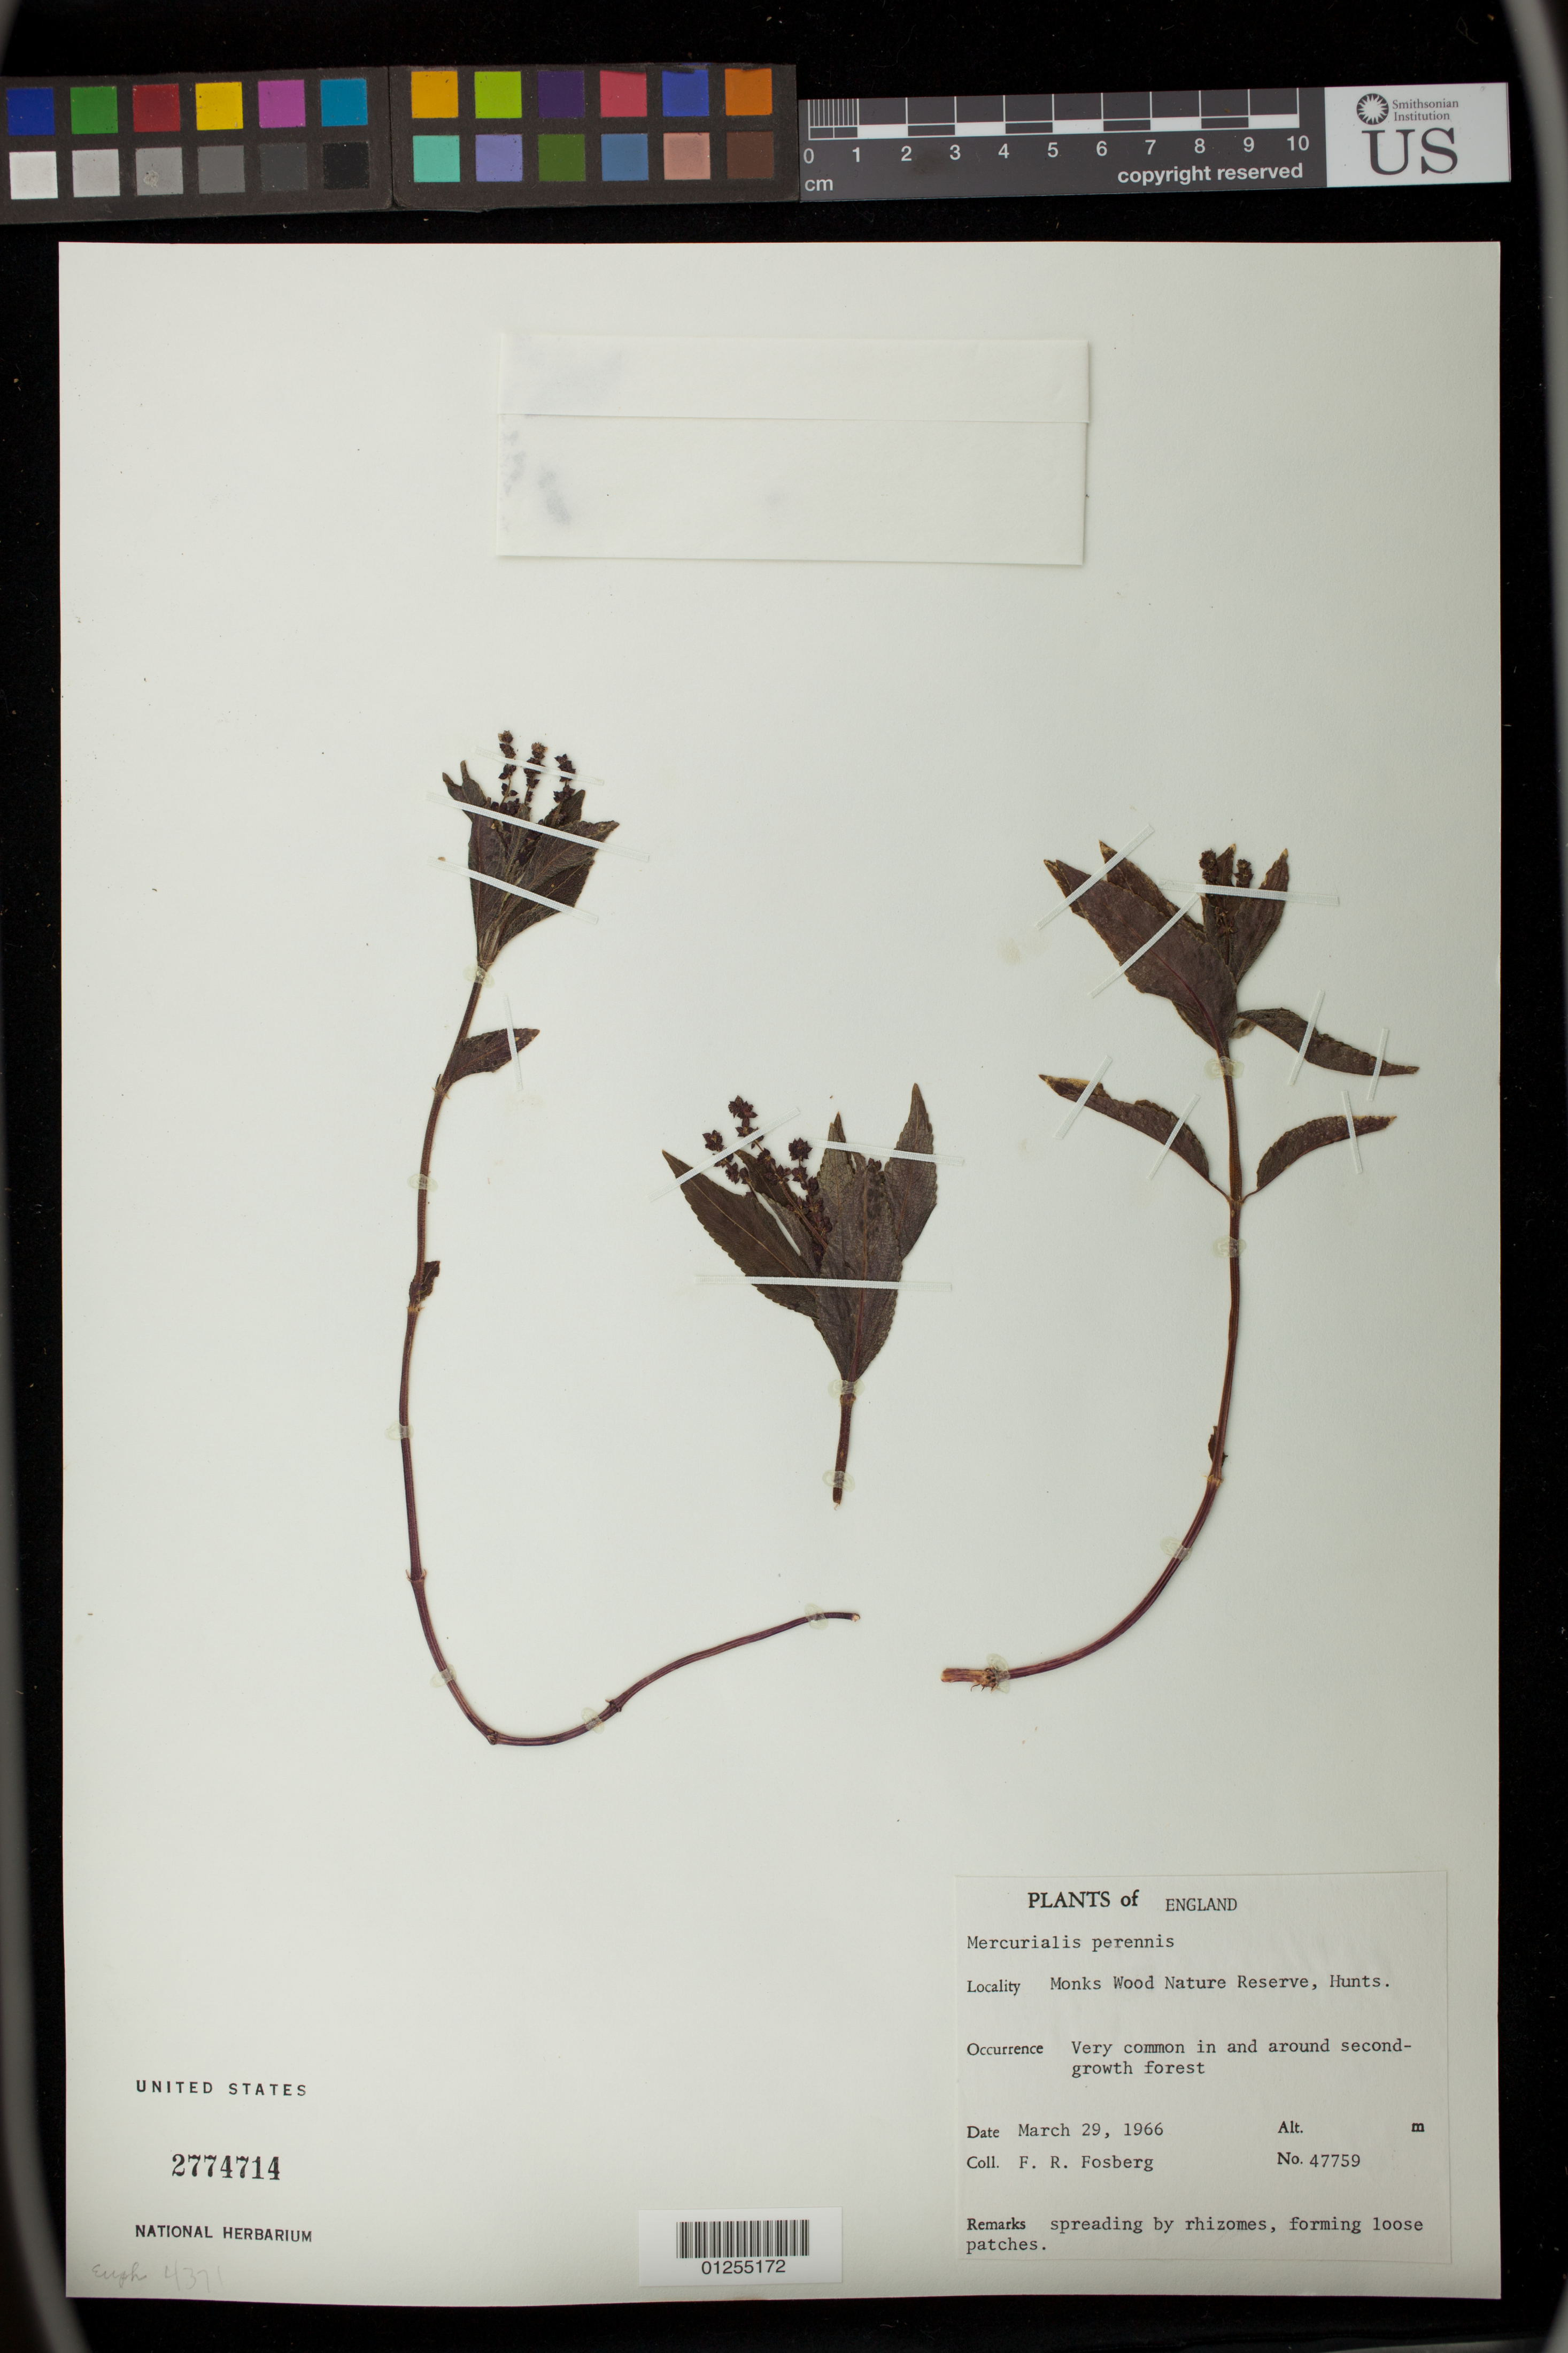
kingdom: Plantae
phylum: Tracheophyta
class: Magnoliopsida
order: Malpighiales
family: Euphorbiaceae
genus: Mercurialis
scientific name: Mercurialis perennis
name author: L.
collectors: F. R. Fosberg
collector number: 47759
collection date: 1966-03-29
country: United Kingdom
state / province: England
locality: Monks Wood Nature Reserve, Hunts.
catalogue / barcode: US 2774714